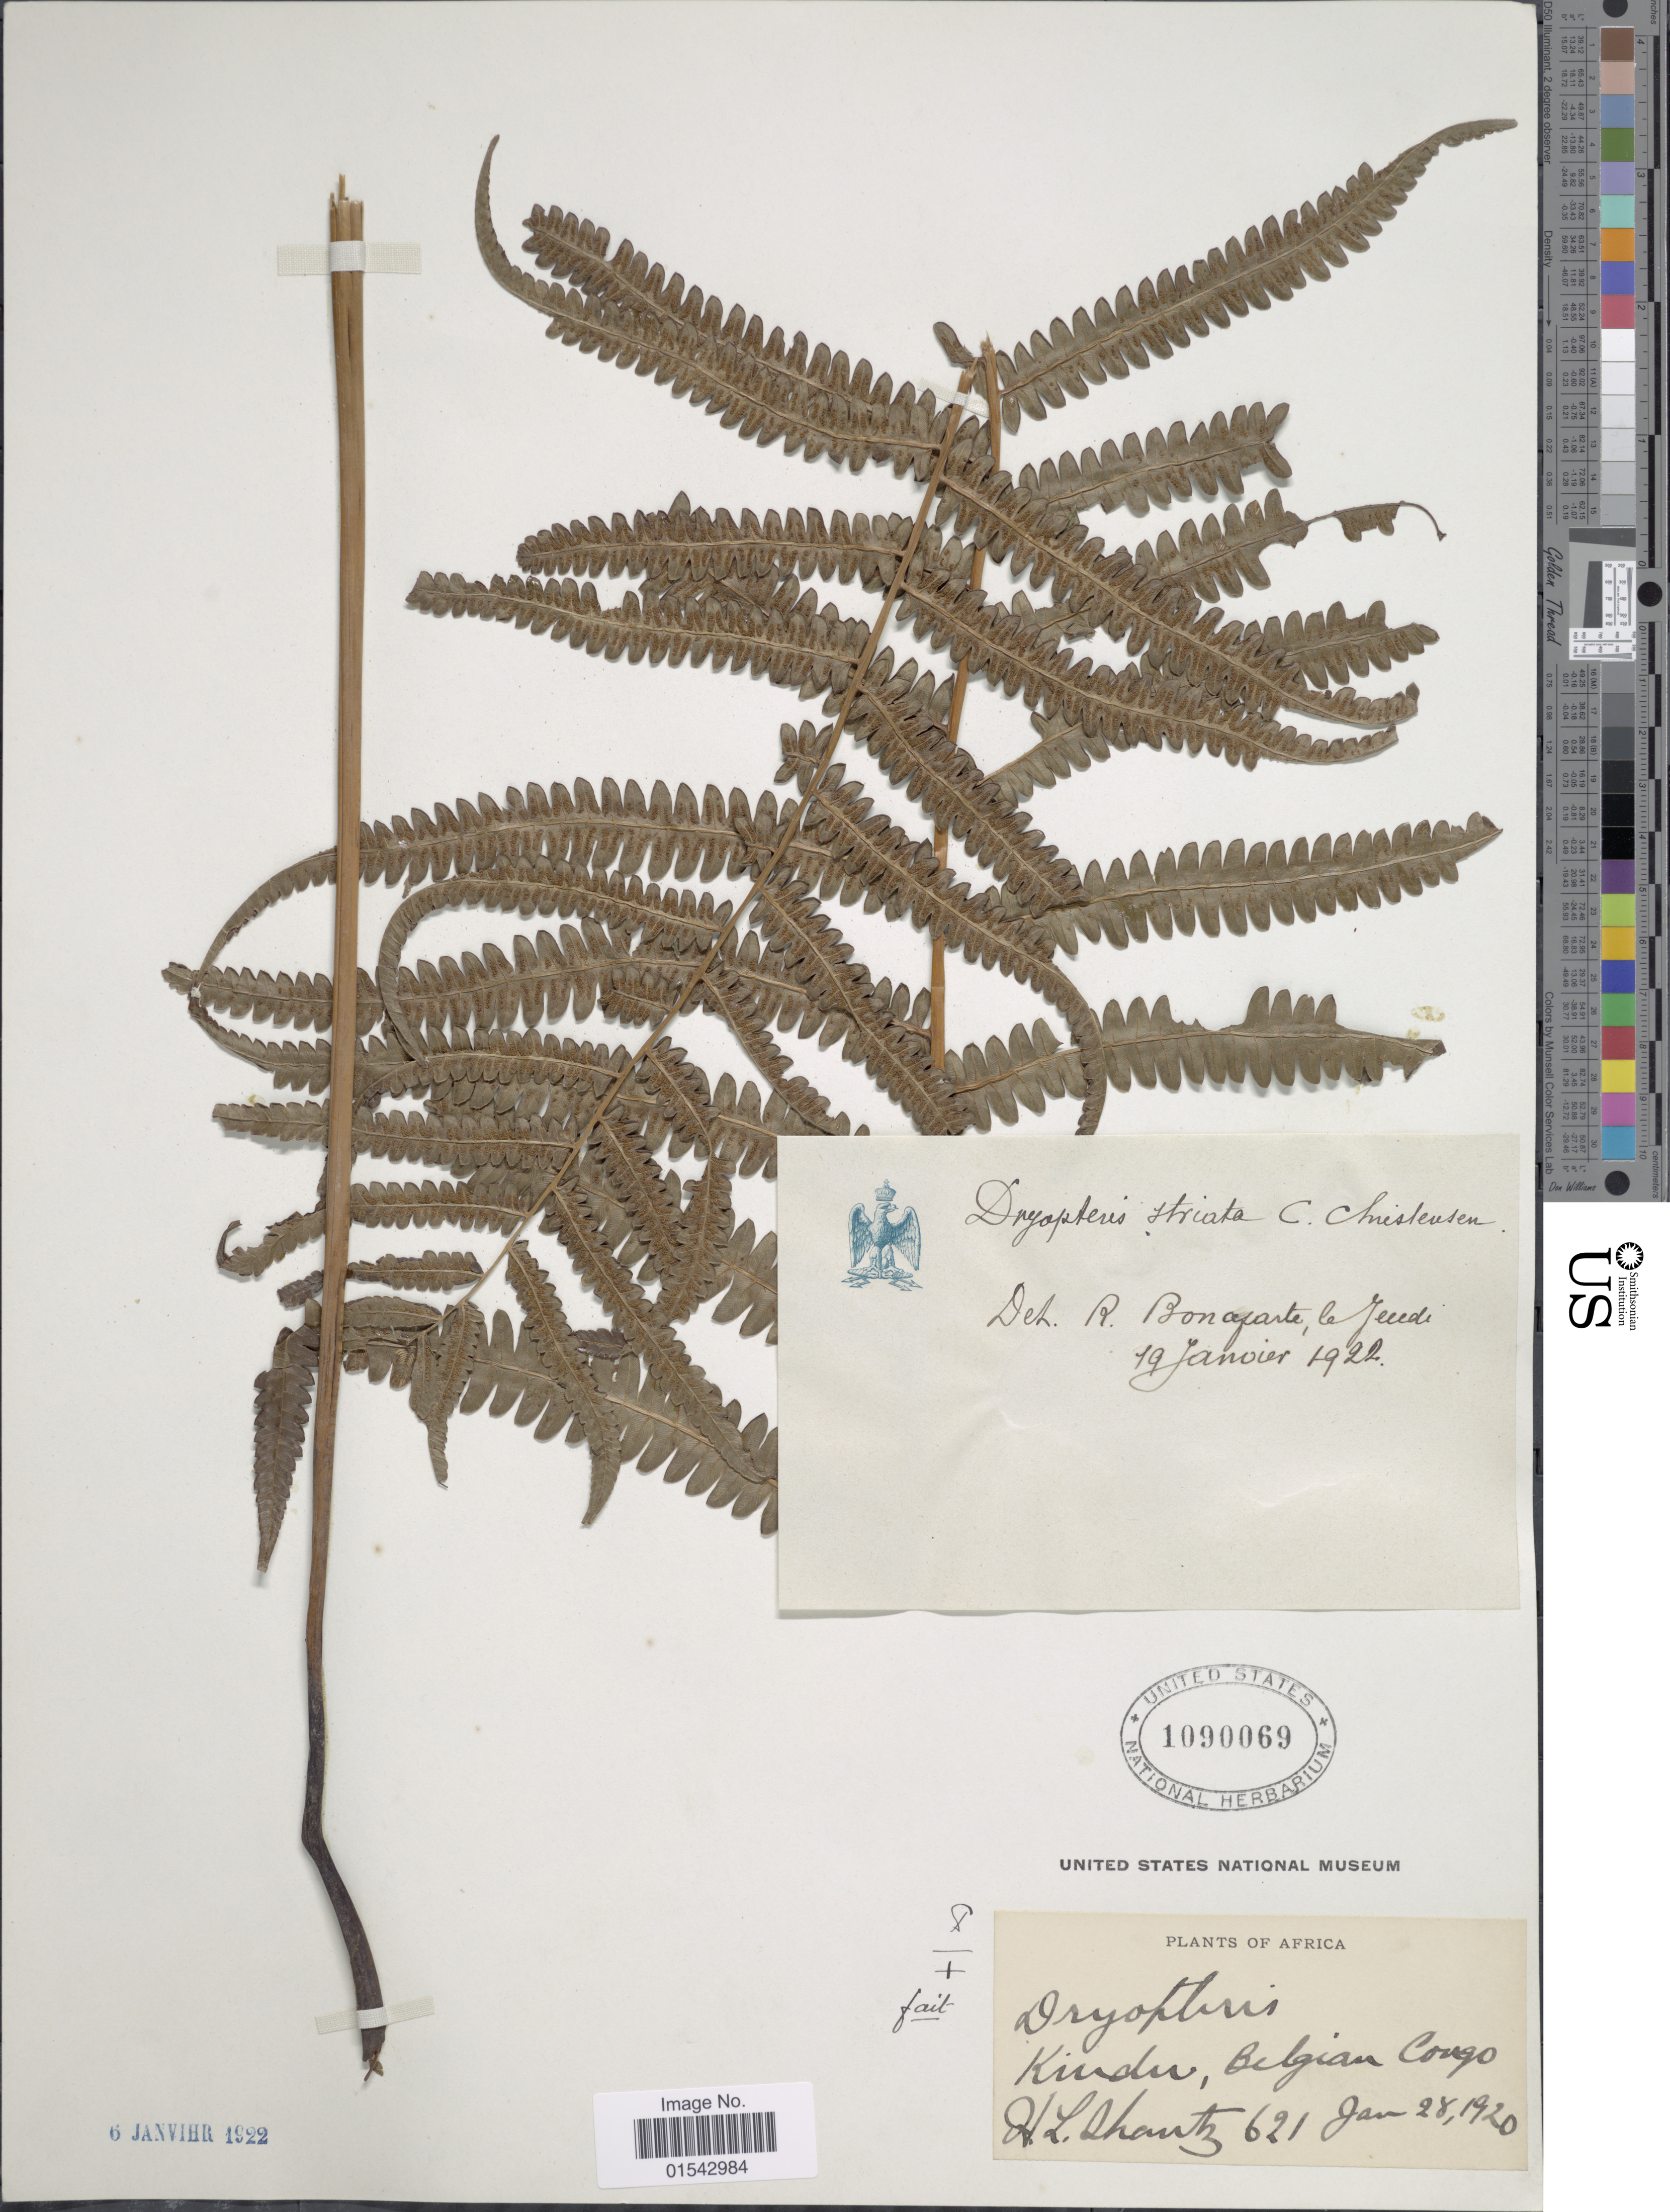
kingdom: Plantae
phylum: Tracheophyta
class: Polypodiopsida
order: Polypodiales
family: Thelypteridaceae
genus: Cyclosorus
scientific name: Cyclosorus interruptus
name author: (Willd.) H. Itô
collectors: H. Shautz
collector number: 621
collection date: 1920-01-28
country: Congo, Democratic Republic of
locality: Kindw, Belgian Congo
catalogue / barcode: US 1090069